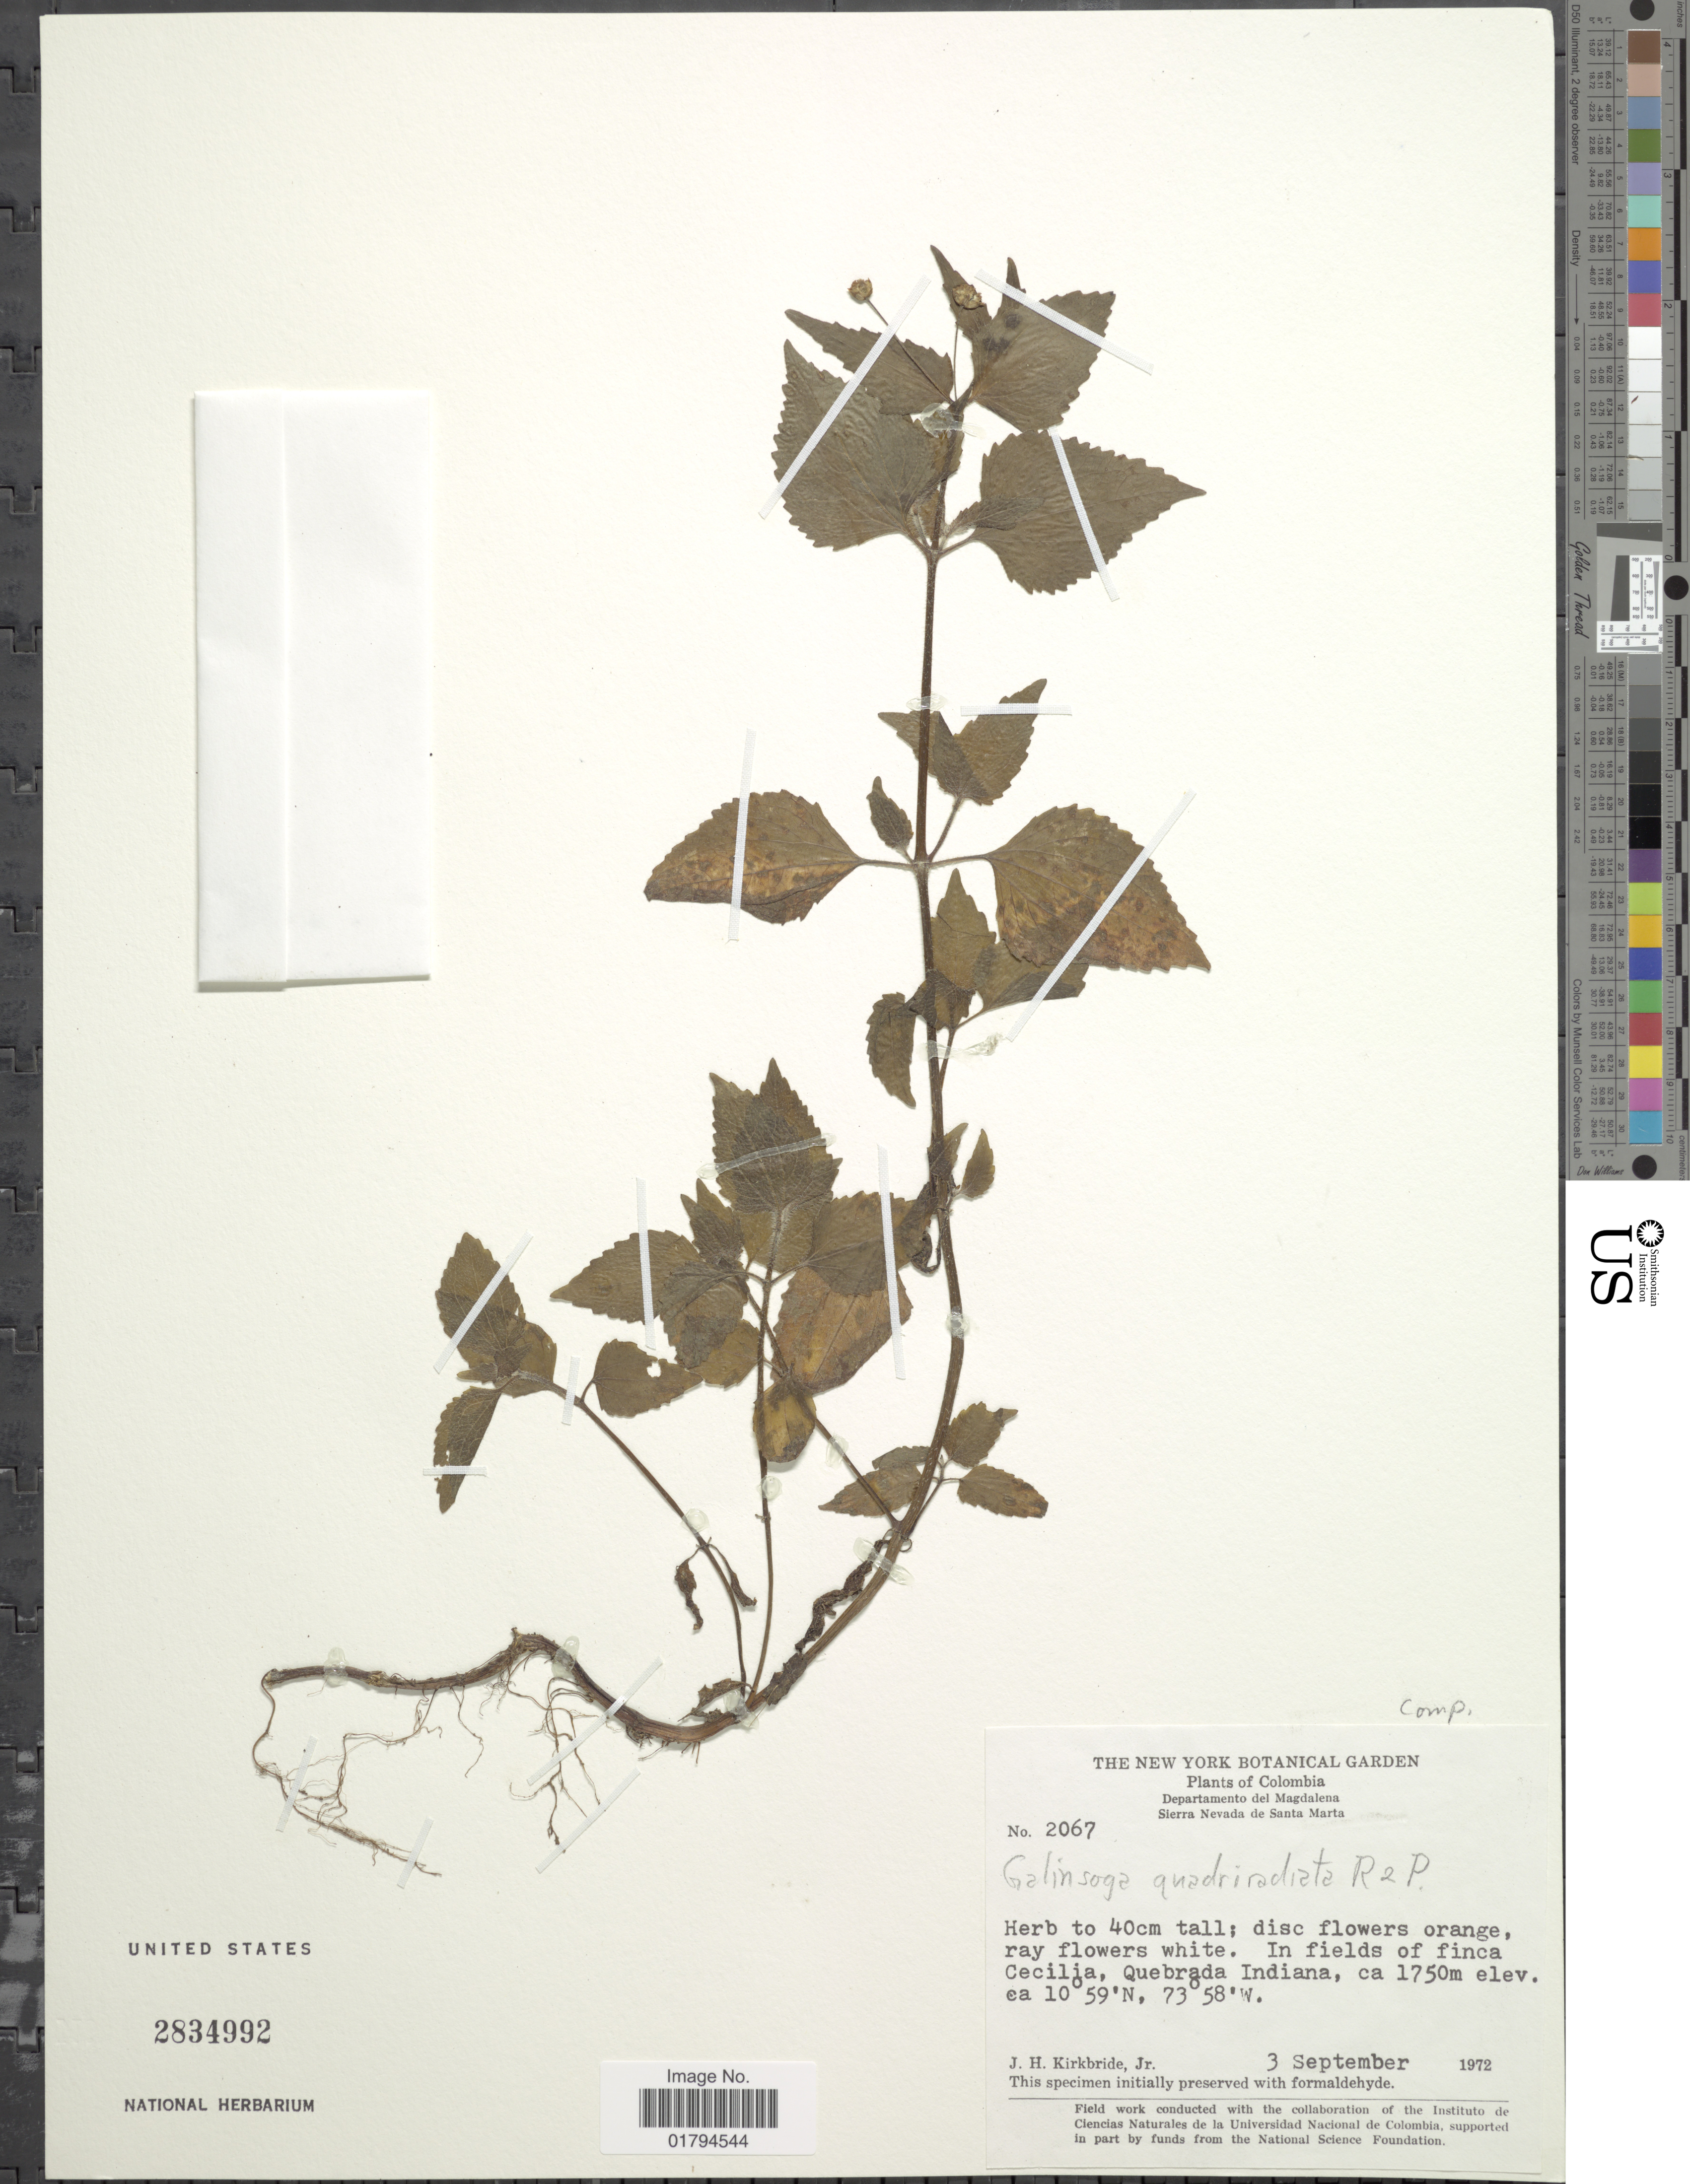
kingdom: Plantae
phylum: Tracheophyta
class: Magnoliopsida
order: Asterales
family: Asteraceae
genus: Galinsoga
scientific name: Galinsoga quadriradiata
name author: Ruiz & Pav.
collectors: J. H. Kirkbride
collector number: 2067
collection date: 1972-09-03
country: Colombia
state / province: Magdalena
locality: Sierra Nevada de Santa Marta. In fields of finca Cecilia. Quebrada Indiana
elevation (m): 1750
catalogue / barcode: US 2834992